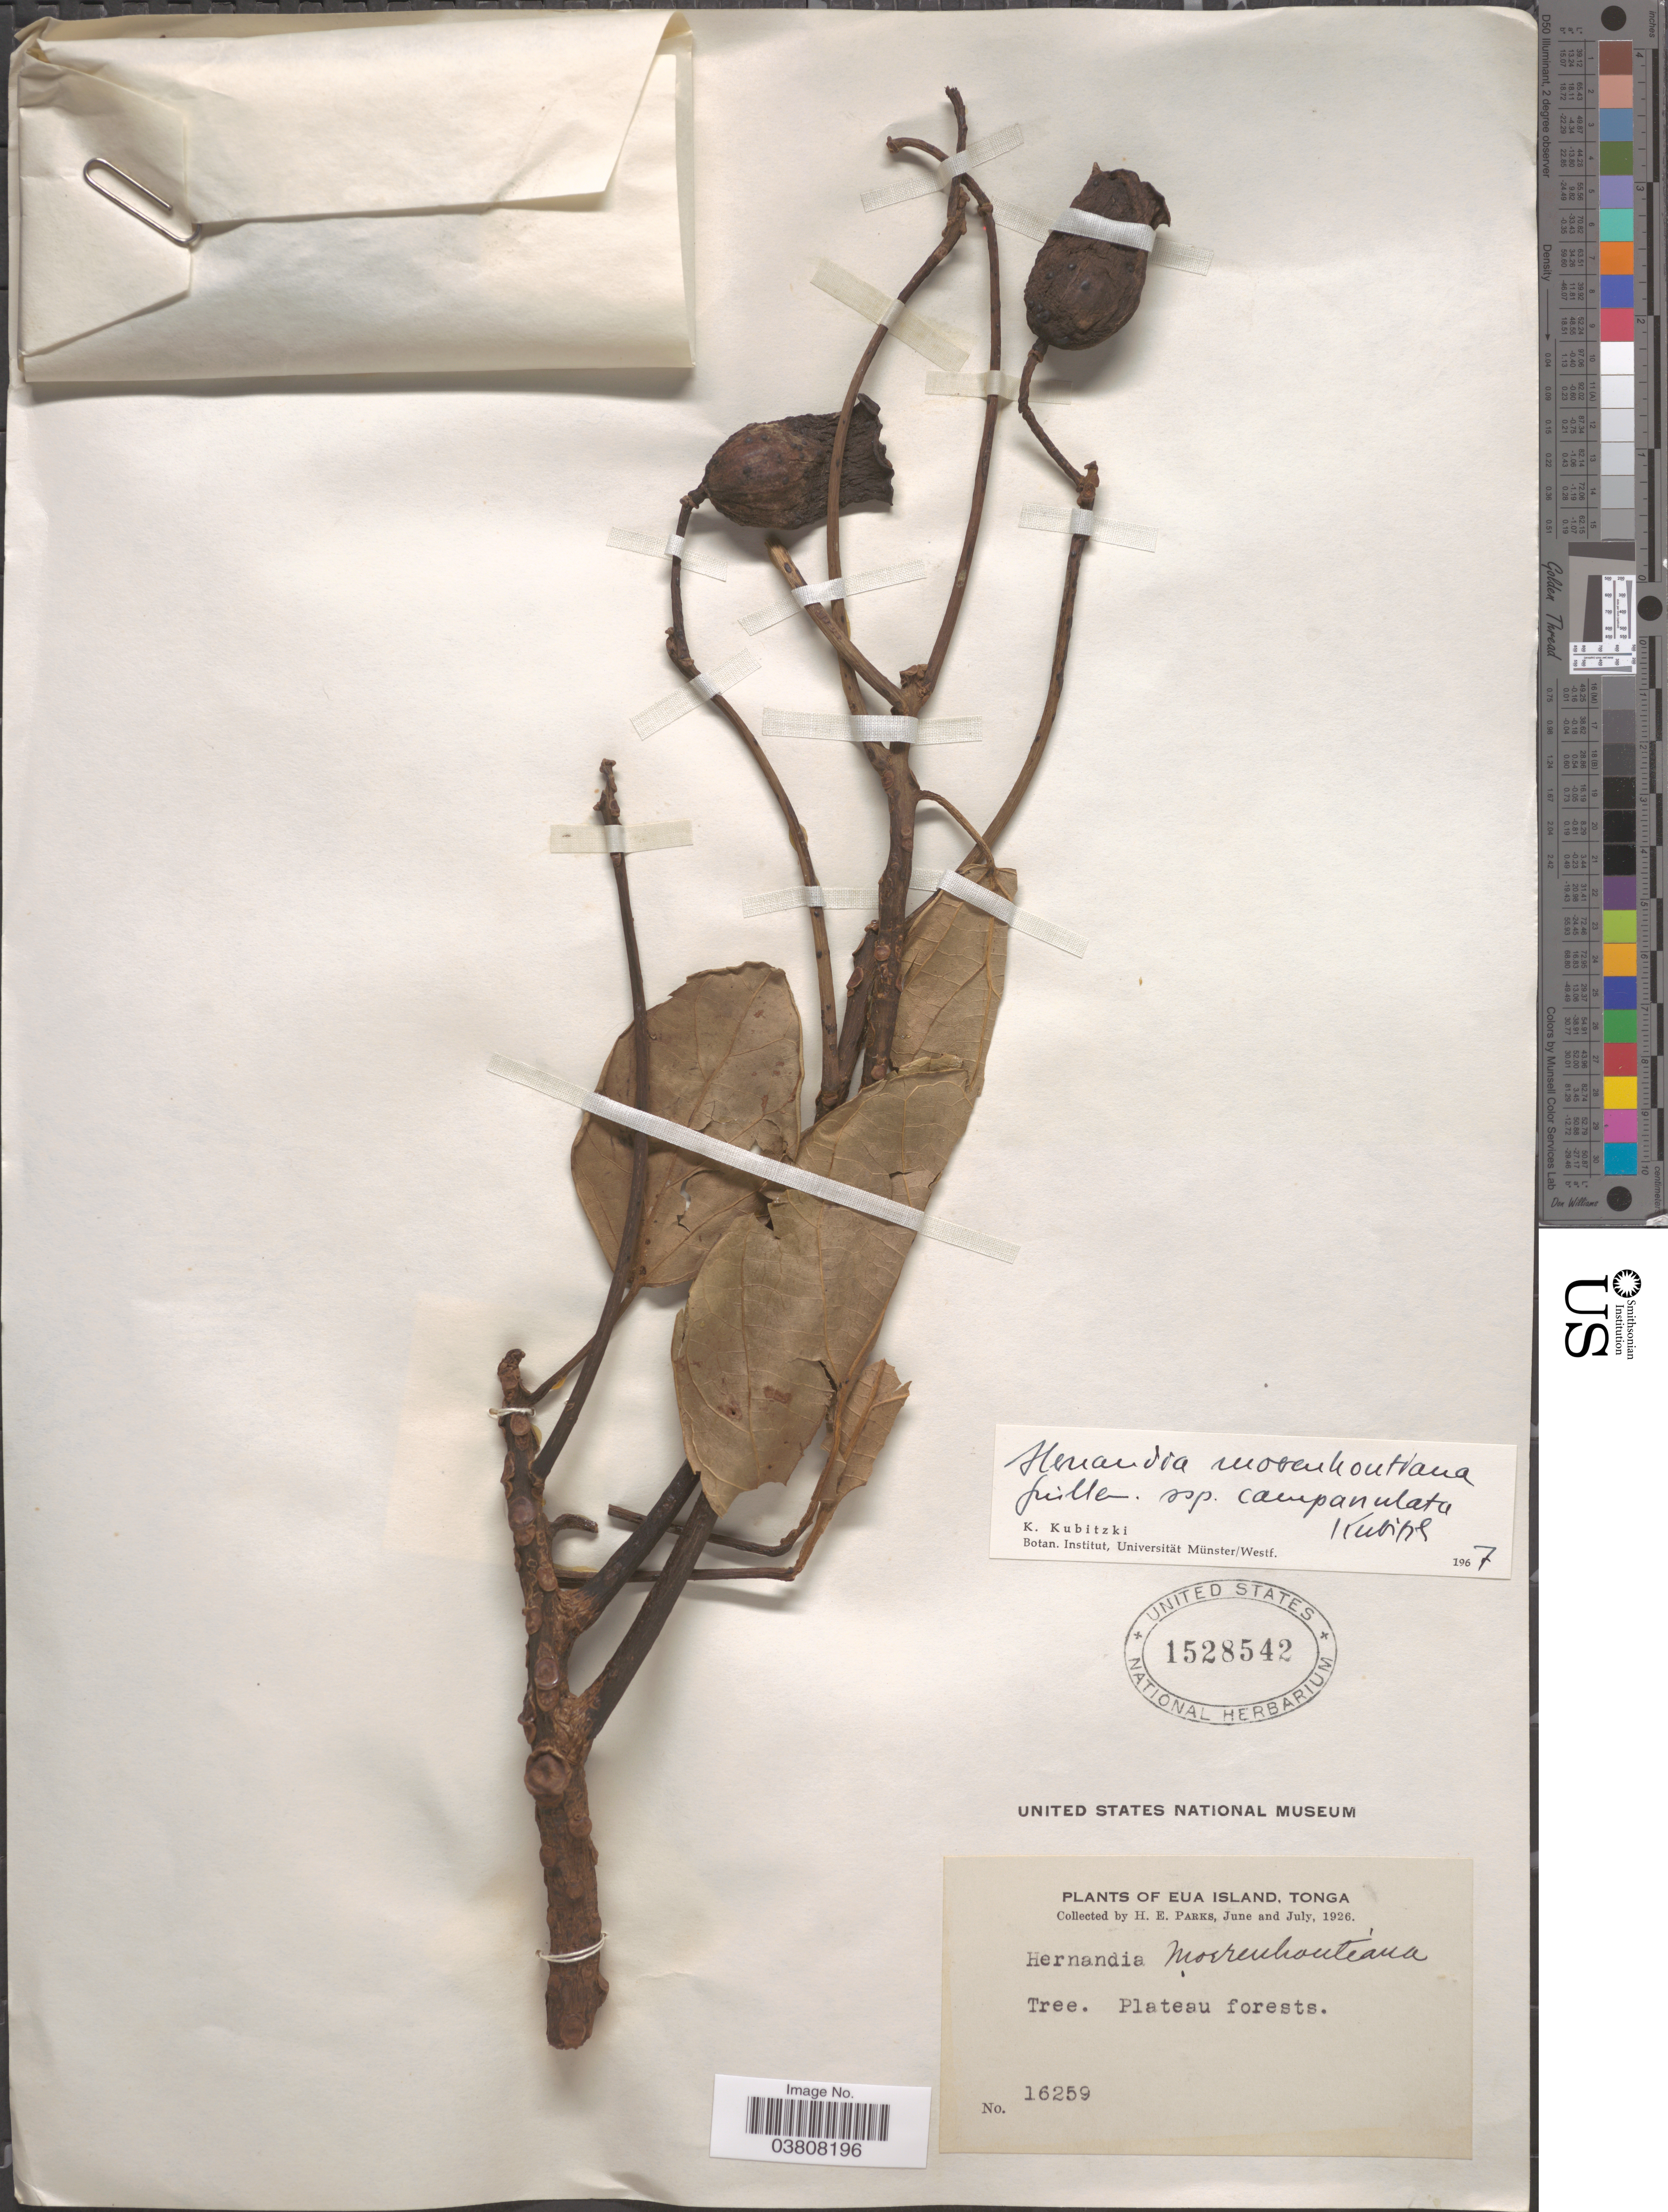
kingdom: Plantae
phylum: Tracheophyta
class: Magnoliopsida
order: Laurales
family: Hernandiaceae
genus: Hernandia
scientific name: Hernandia moerenhoutiana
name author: Guill.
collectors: H. E. Parks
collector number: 16259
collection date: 1926-06/1926-07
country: Tonga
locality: Eua Island.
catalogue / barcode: US 1528542